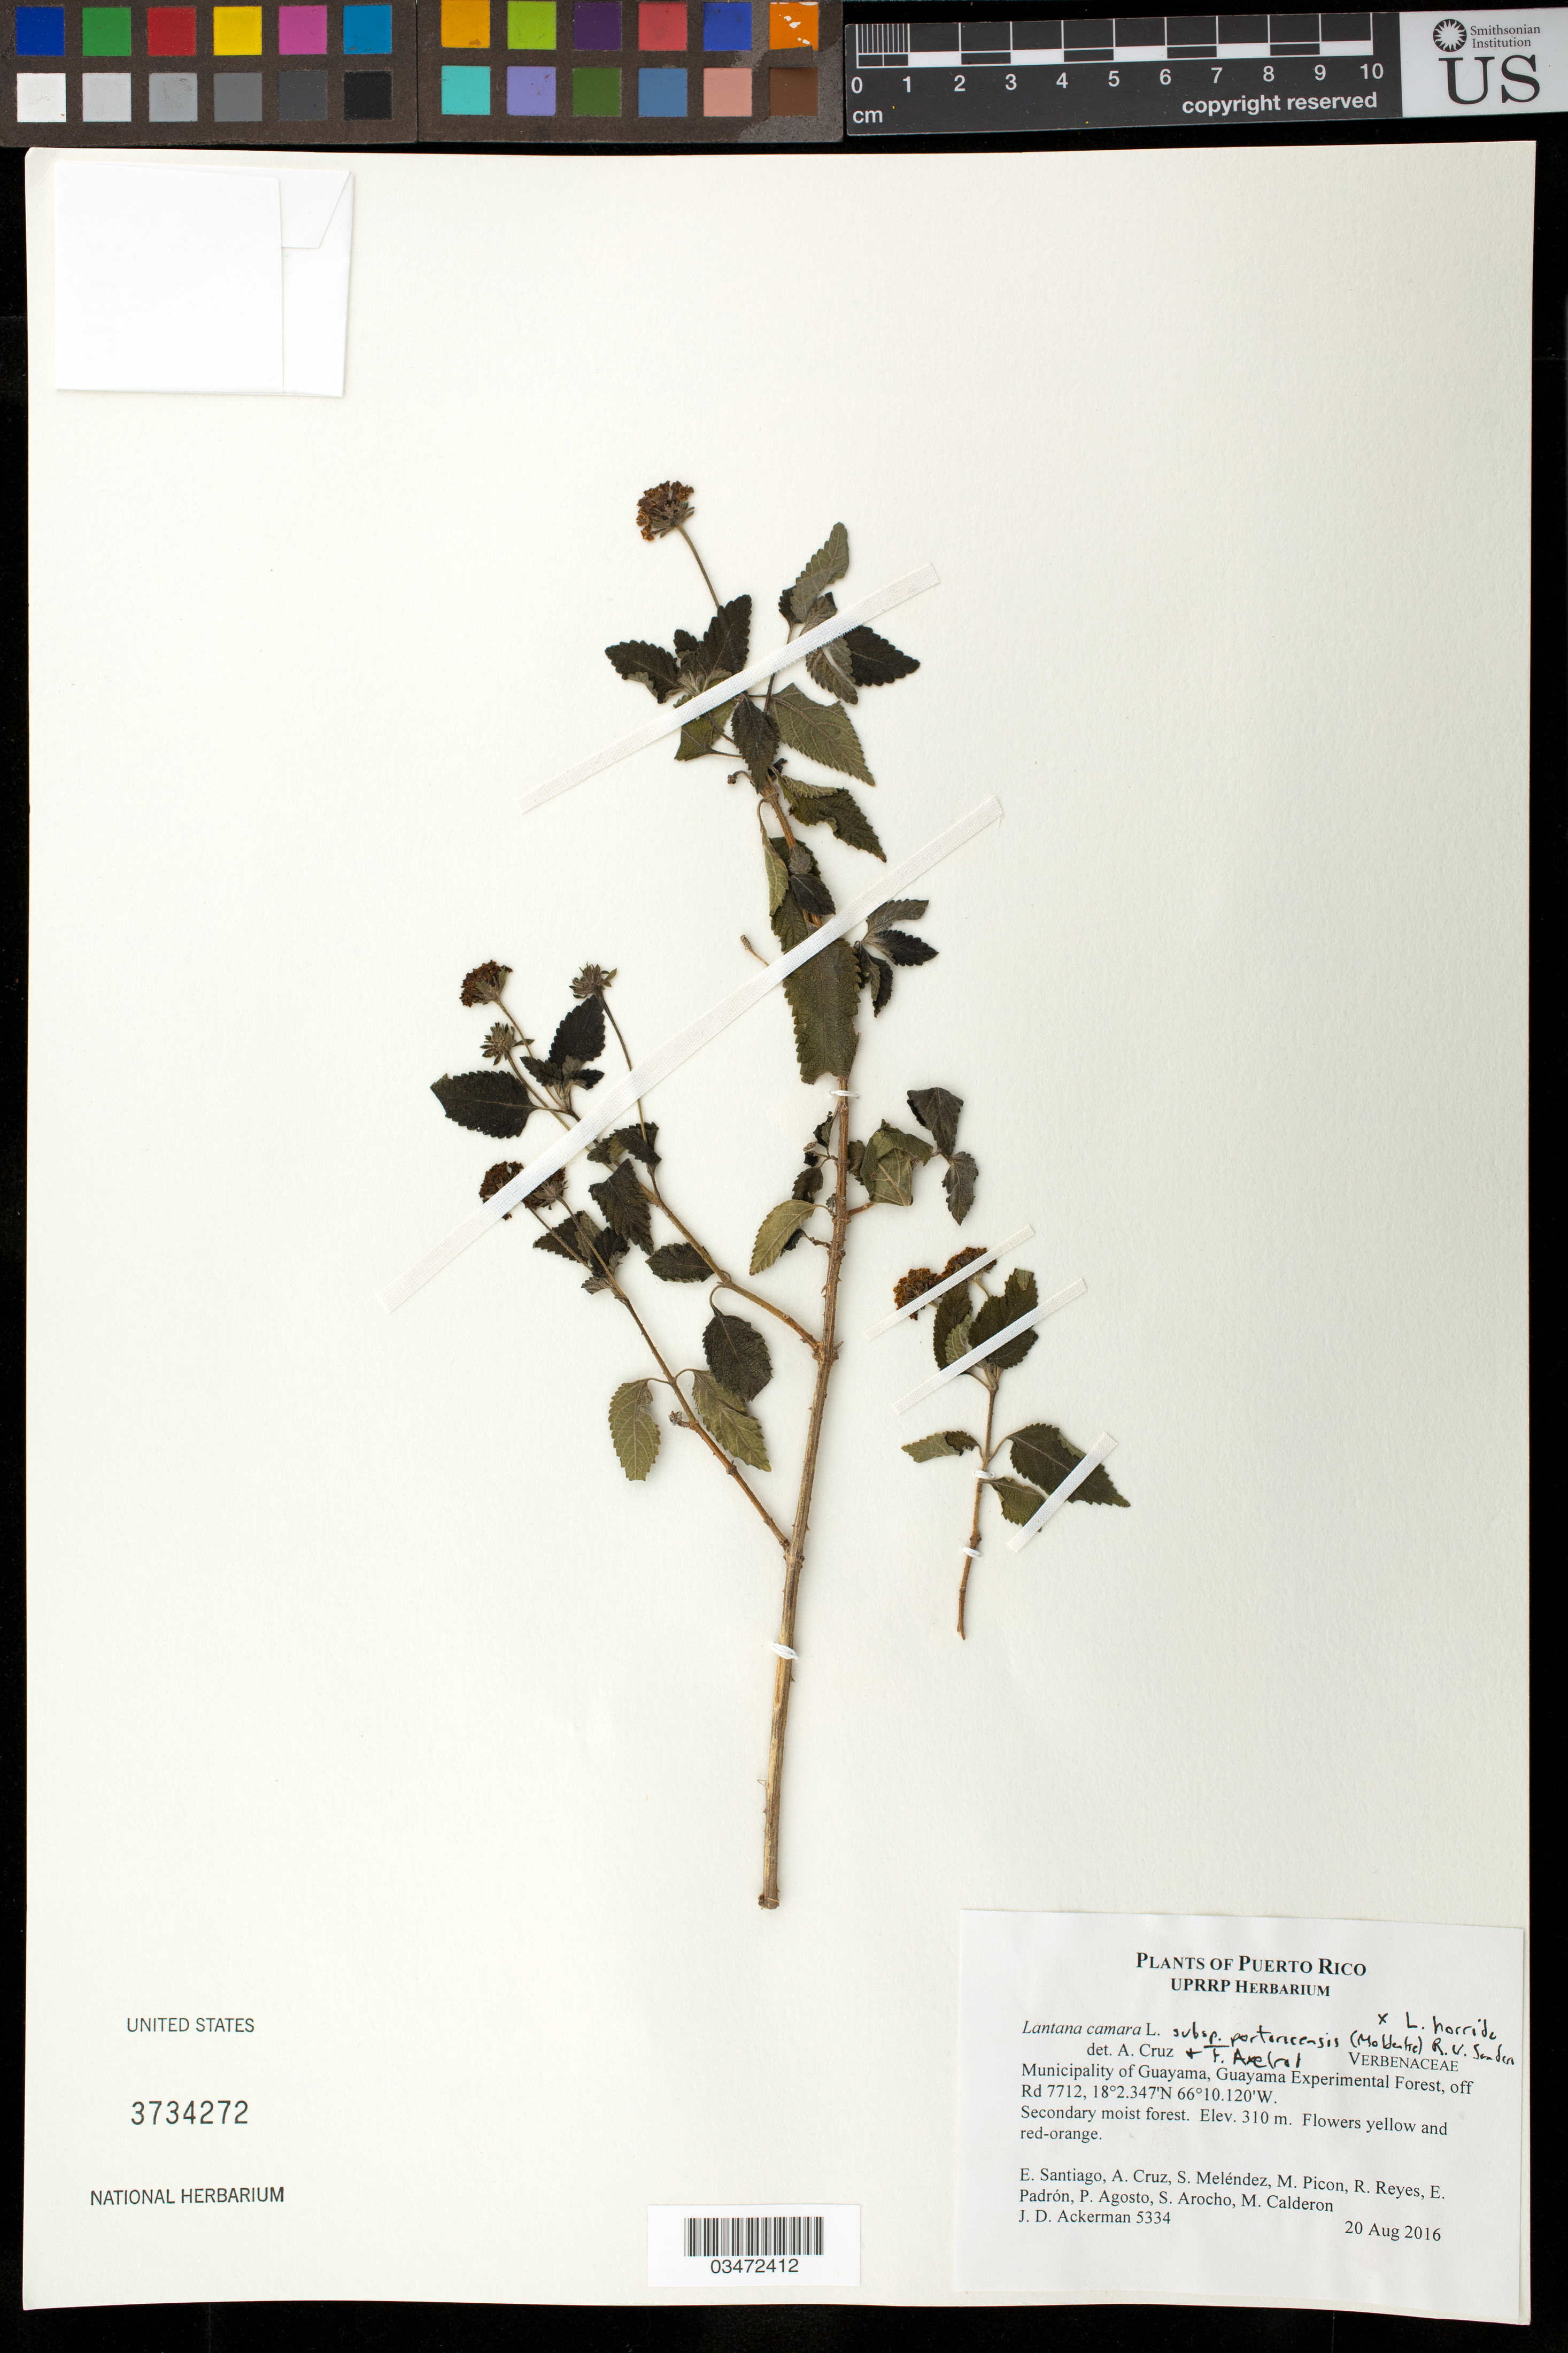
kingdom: Plantae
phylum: Tracheophyta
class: Magnoliopsida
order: Lamiales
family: Verbenaceae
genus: Lantana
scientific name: Lantana camara subsp. portoricensis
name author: (Moldenke) R. W. Sanders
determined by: Cruz, A.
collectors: E. Santiago, A. Cruz, M. Melendez, M. Picon, R. Reyes, E. Padrón, P. Agosto, S. Arocho, M. Calderon & J. D. Ackerman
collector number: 5334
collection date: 2016-08-20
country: Puerto Rico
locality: Mun. Guayama, Guayama Experimental Forest, off Rd 7712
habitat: Secondary moist forest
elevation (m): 310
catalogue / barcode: US 3734272